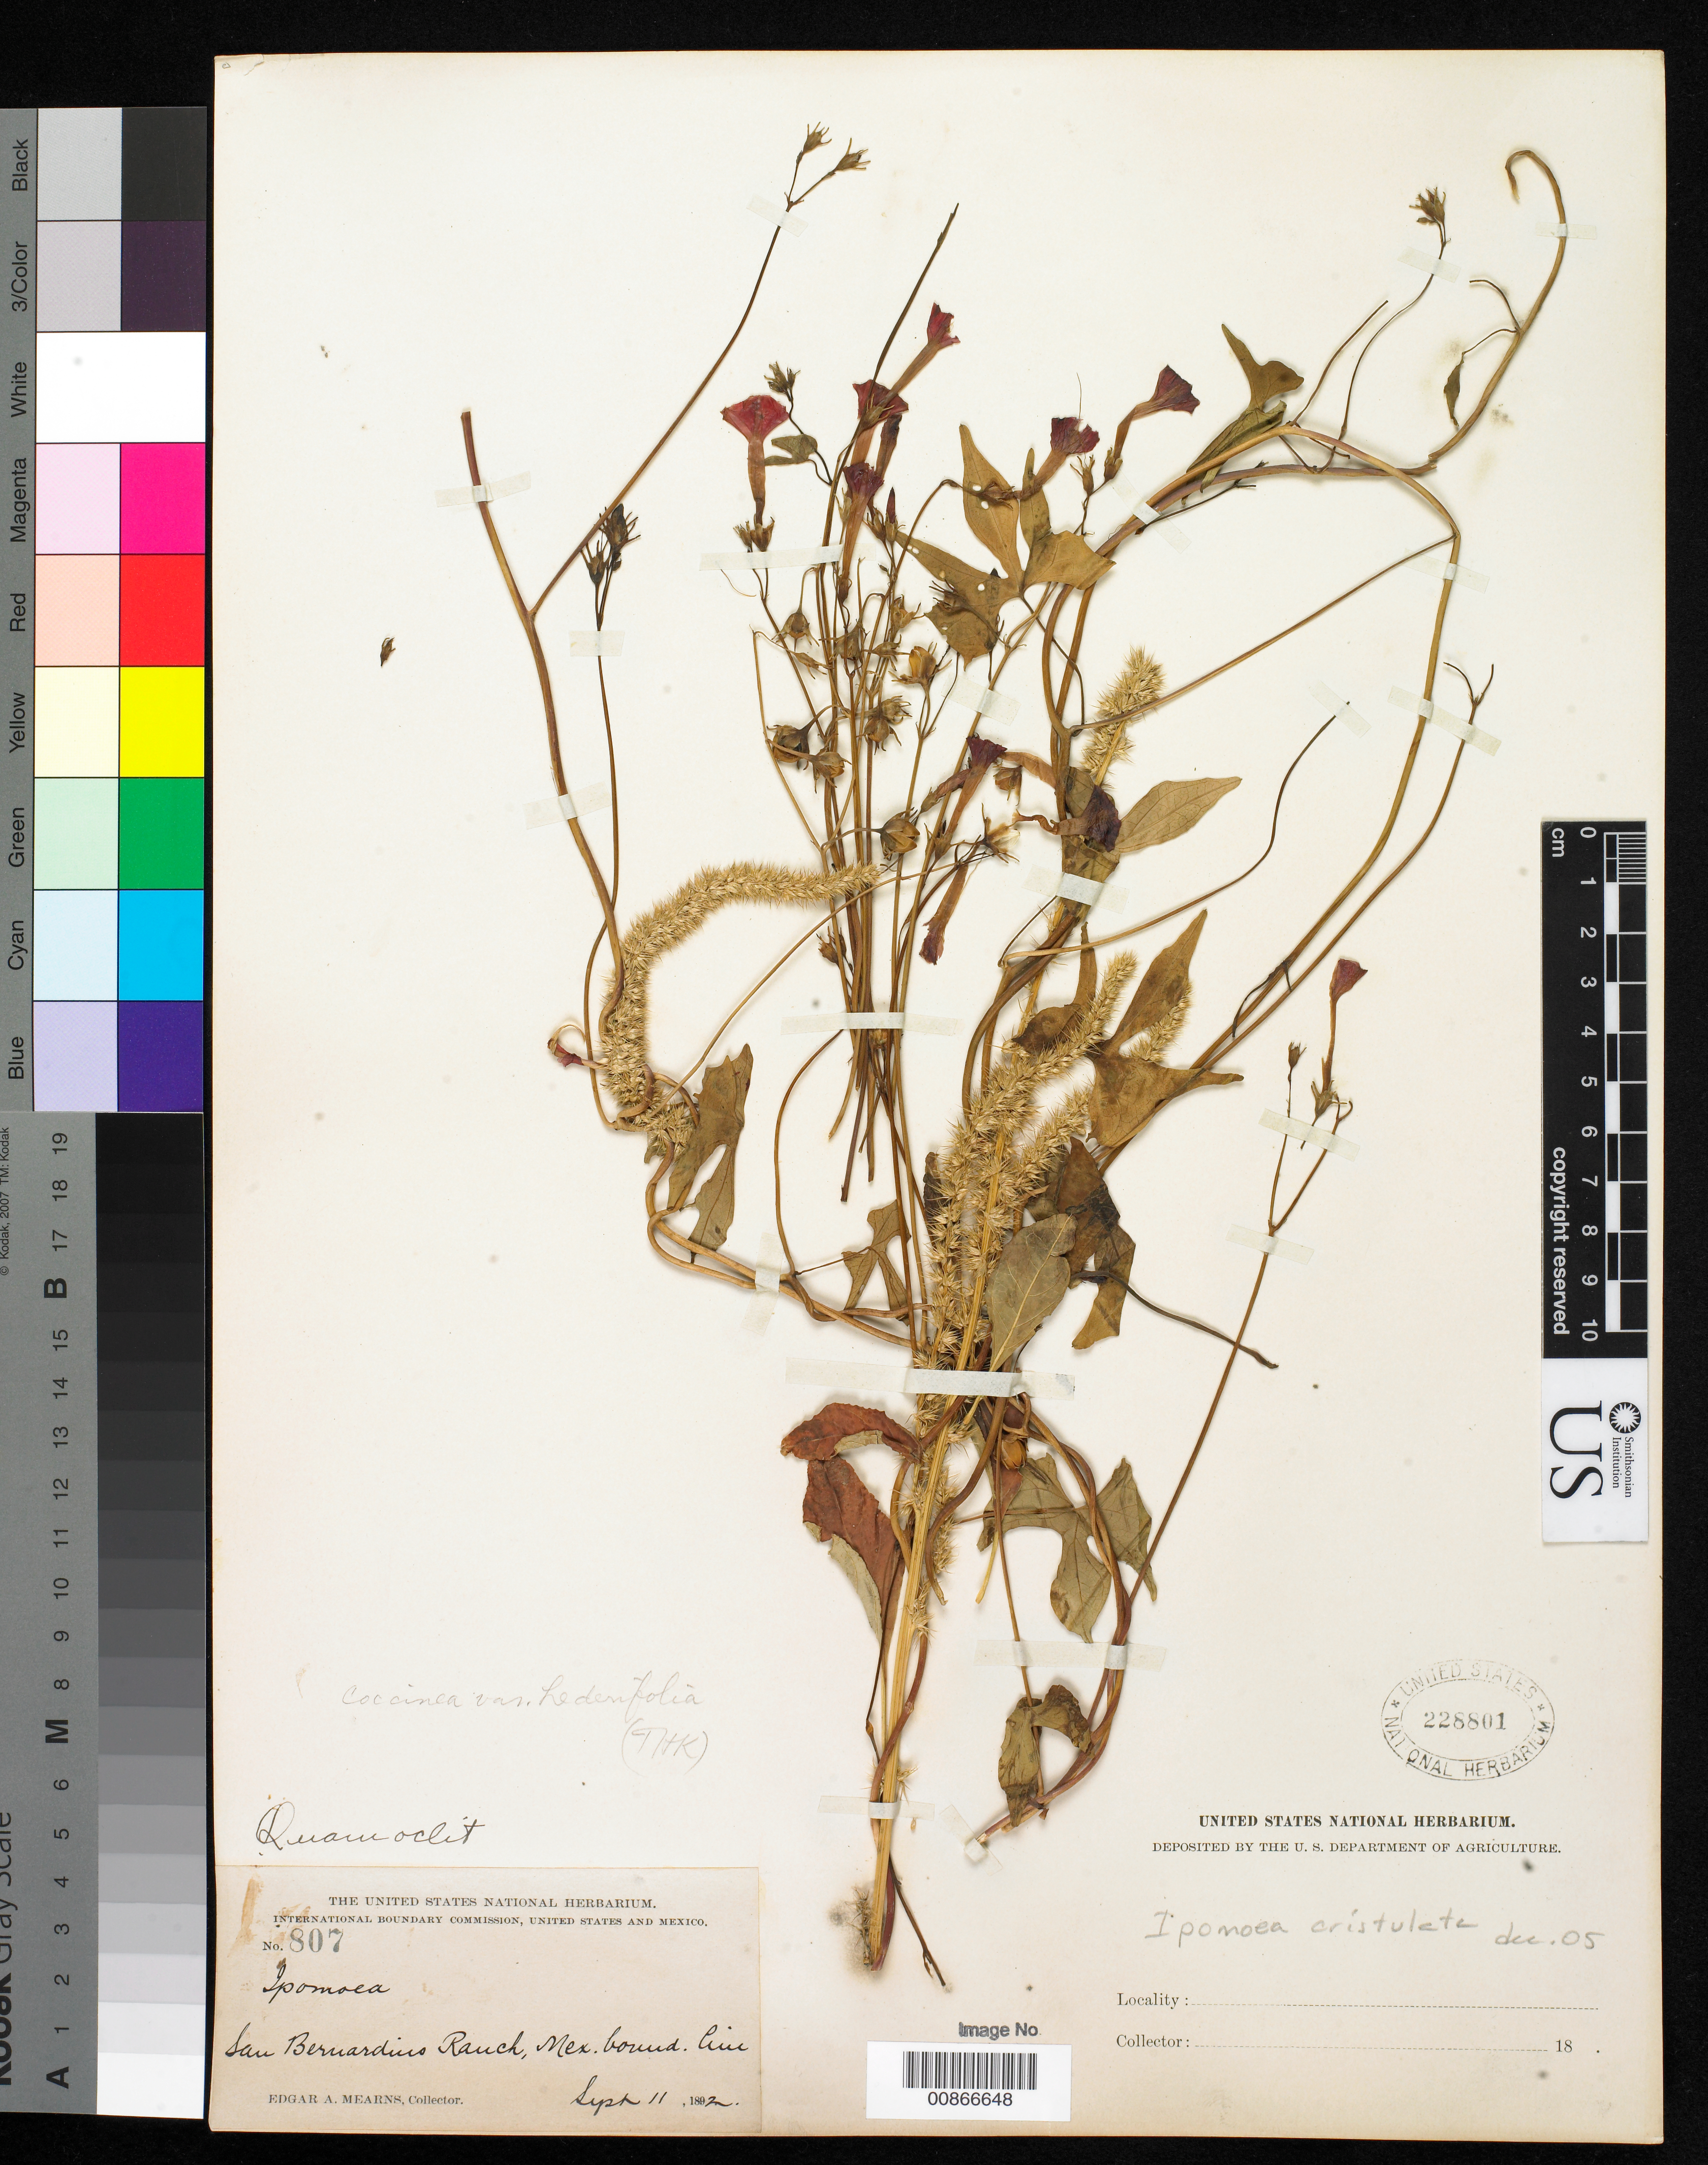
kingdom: Plantae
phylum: Tracheophyta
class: Magnoliopsida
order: Solanales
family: Convolvulaceae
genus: Ipomoea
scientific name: Ipomoea cristulata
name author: Hallier f.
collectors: E. A. Mearns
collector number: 807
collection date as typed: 11 Sep 1892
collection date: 1892-09-11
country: United States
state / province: Arizona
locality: San Bernardino Ranch. Mexican Boundary Line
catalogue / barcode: US 228801